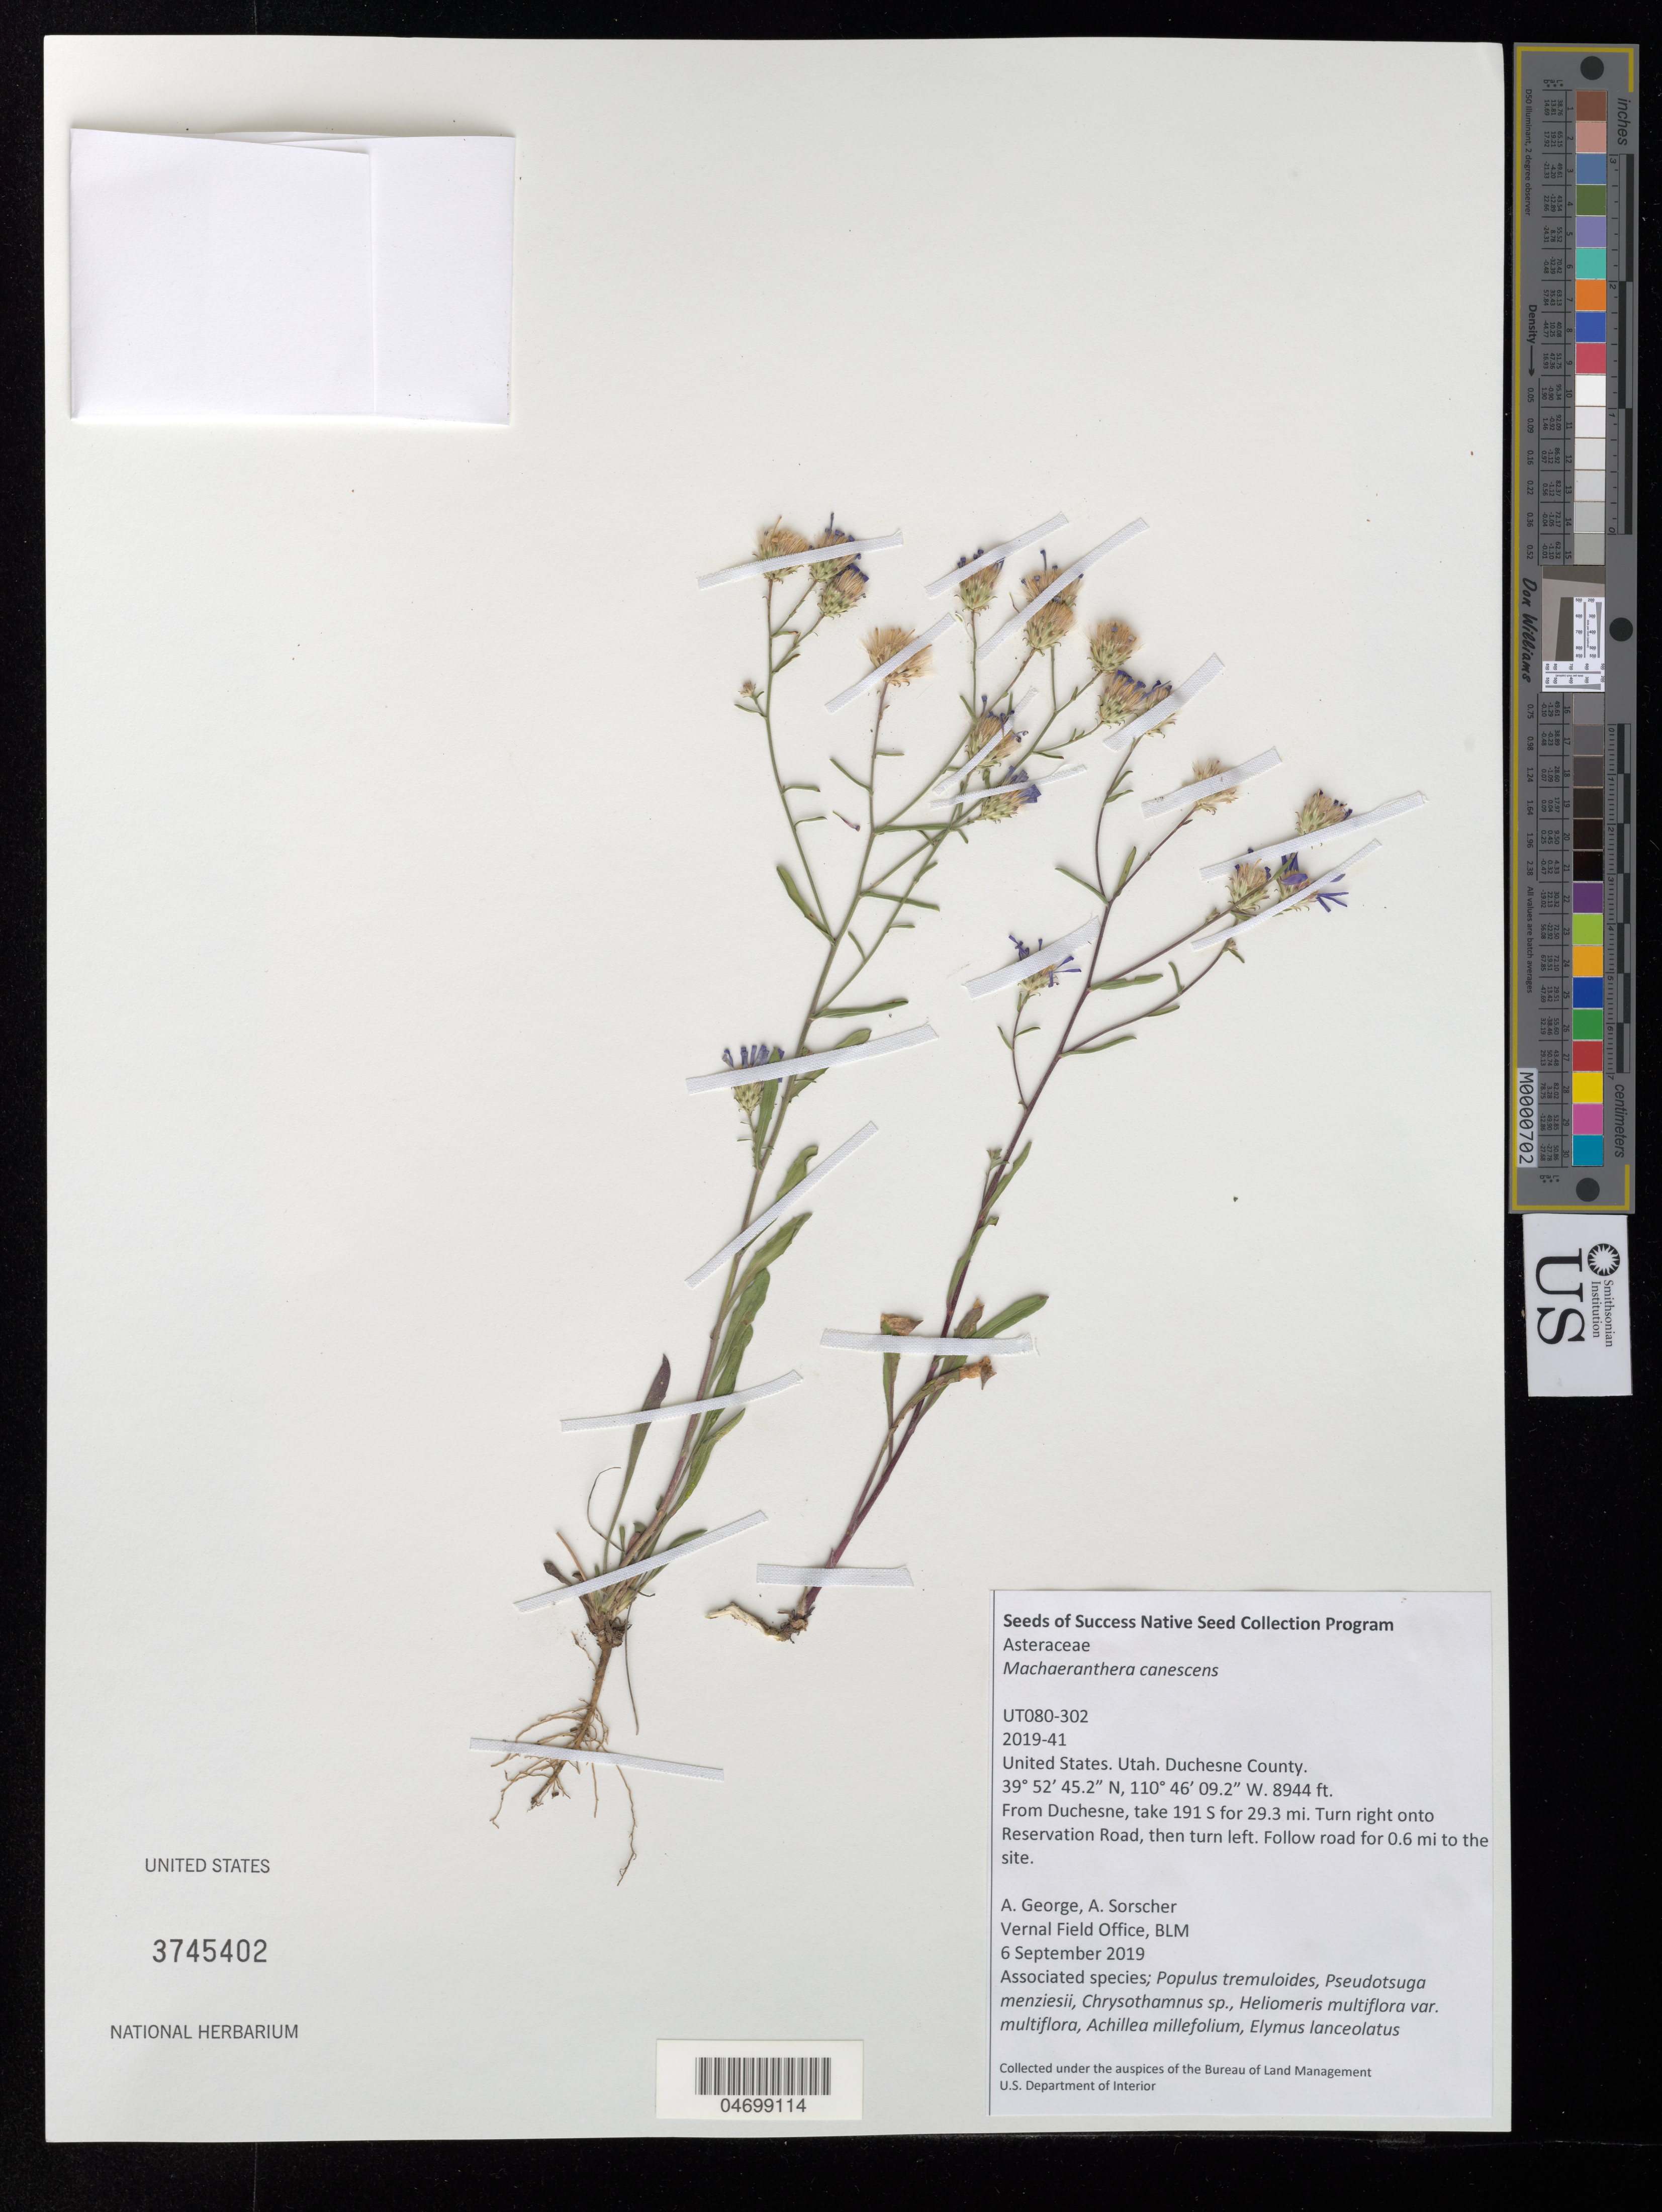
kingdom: Plantae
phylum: Tracheophyta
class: Magnoliopsida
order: Asterales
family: Asteraceae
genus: Machaeranthera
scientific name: Machaeranthera canescens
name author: (Pursh) A. Gray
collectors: A. George & A. Sorscher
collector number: UT080-302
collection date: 2019-09-06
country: United States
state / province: Utah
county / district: Duchesne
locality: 0.6 mi on Reservation Road.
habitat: With Populus tremuloides, Achillea millefolium, Elymus lanceolatus, etc.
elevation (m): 2726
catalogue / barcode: US 3745402